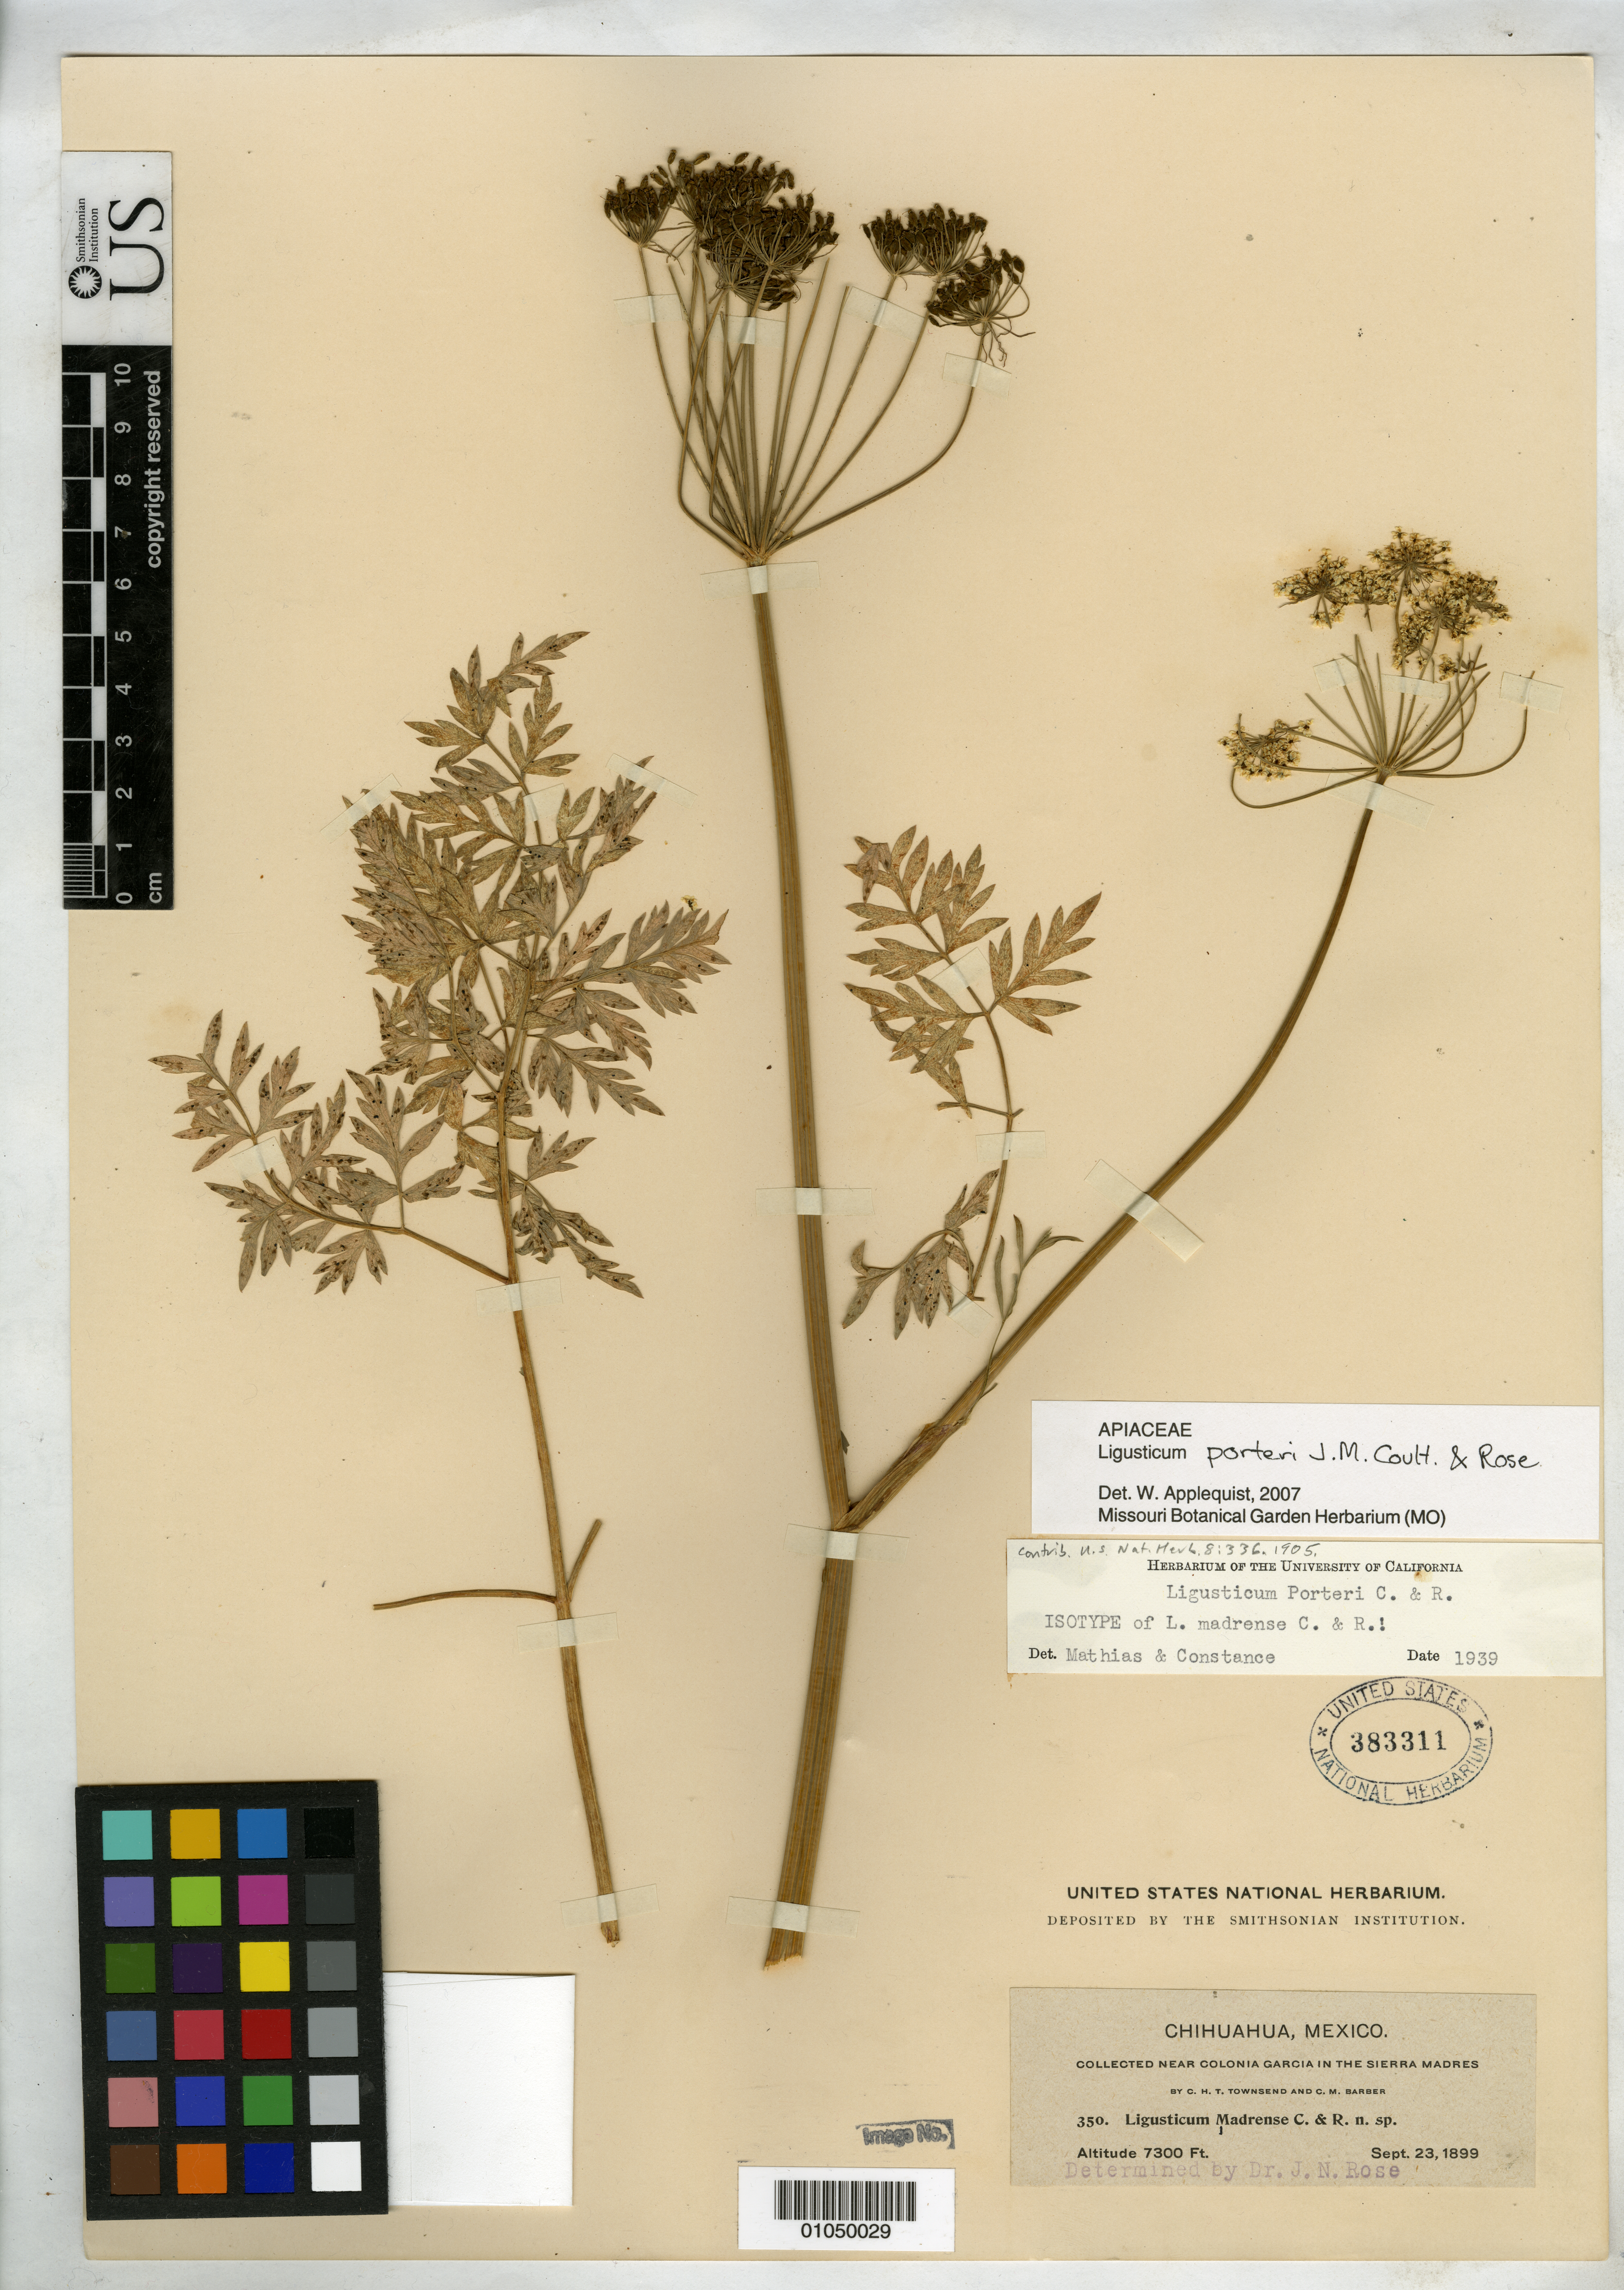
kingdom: Plantae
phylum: Tracheophyta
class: Magnoliopsida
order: Apiales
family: Apiaceae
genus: Ligusticum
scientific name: Ligusticum madrense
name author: Rose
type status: Isotype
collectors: C. H. T. Townsend & C. Barber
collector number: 350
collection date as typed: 23 Sep 1899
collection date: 1899-09-23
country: Mexico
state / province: Chihuahua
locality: Near Colonia Garcia in the Sierra Madres.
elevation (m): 2225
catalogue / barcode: US 383311